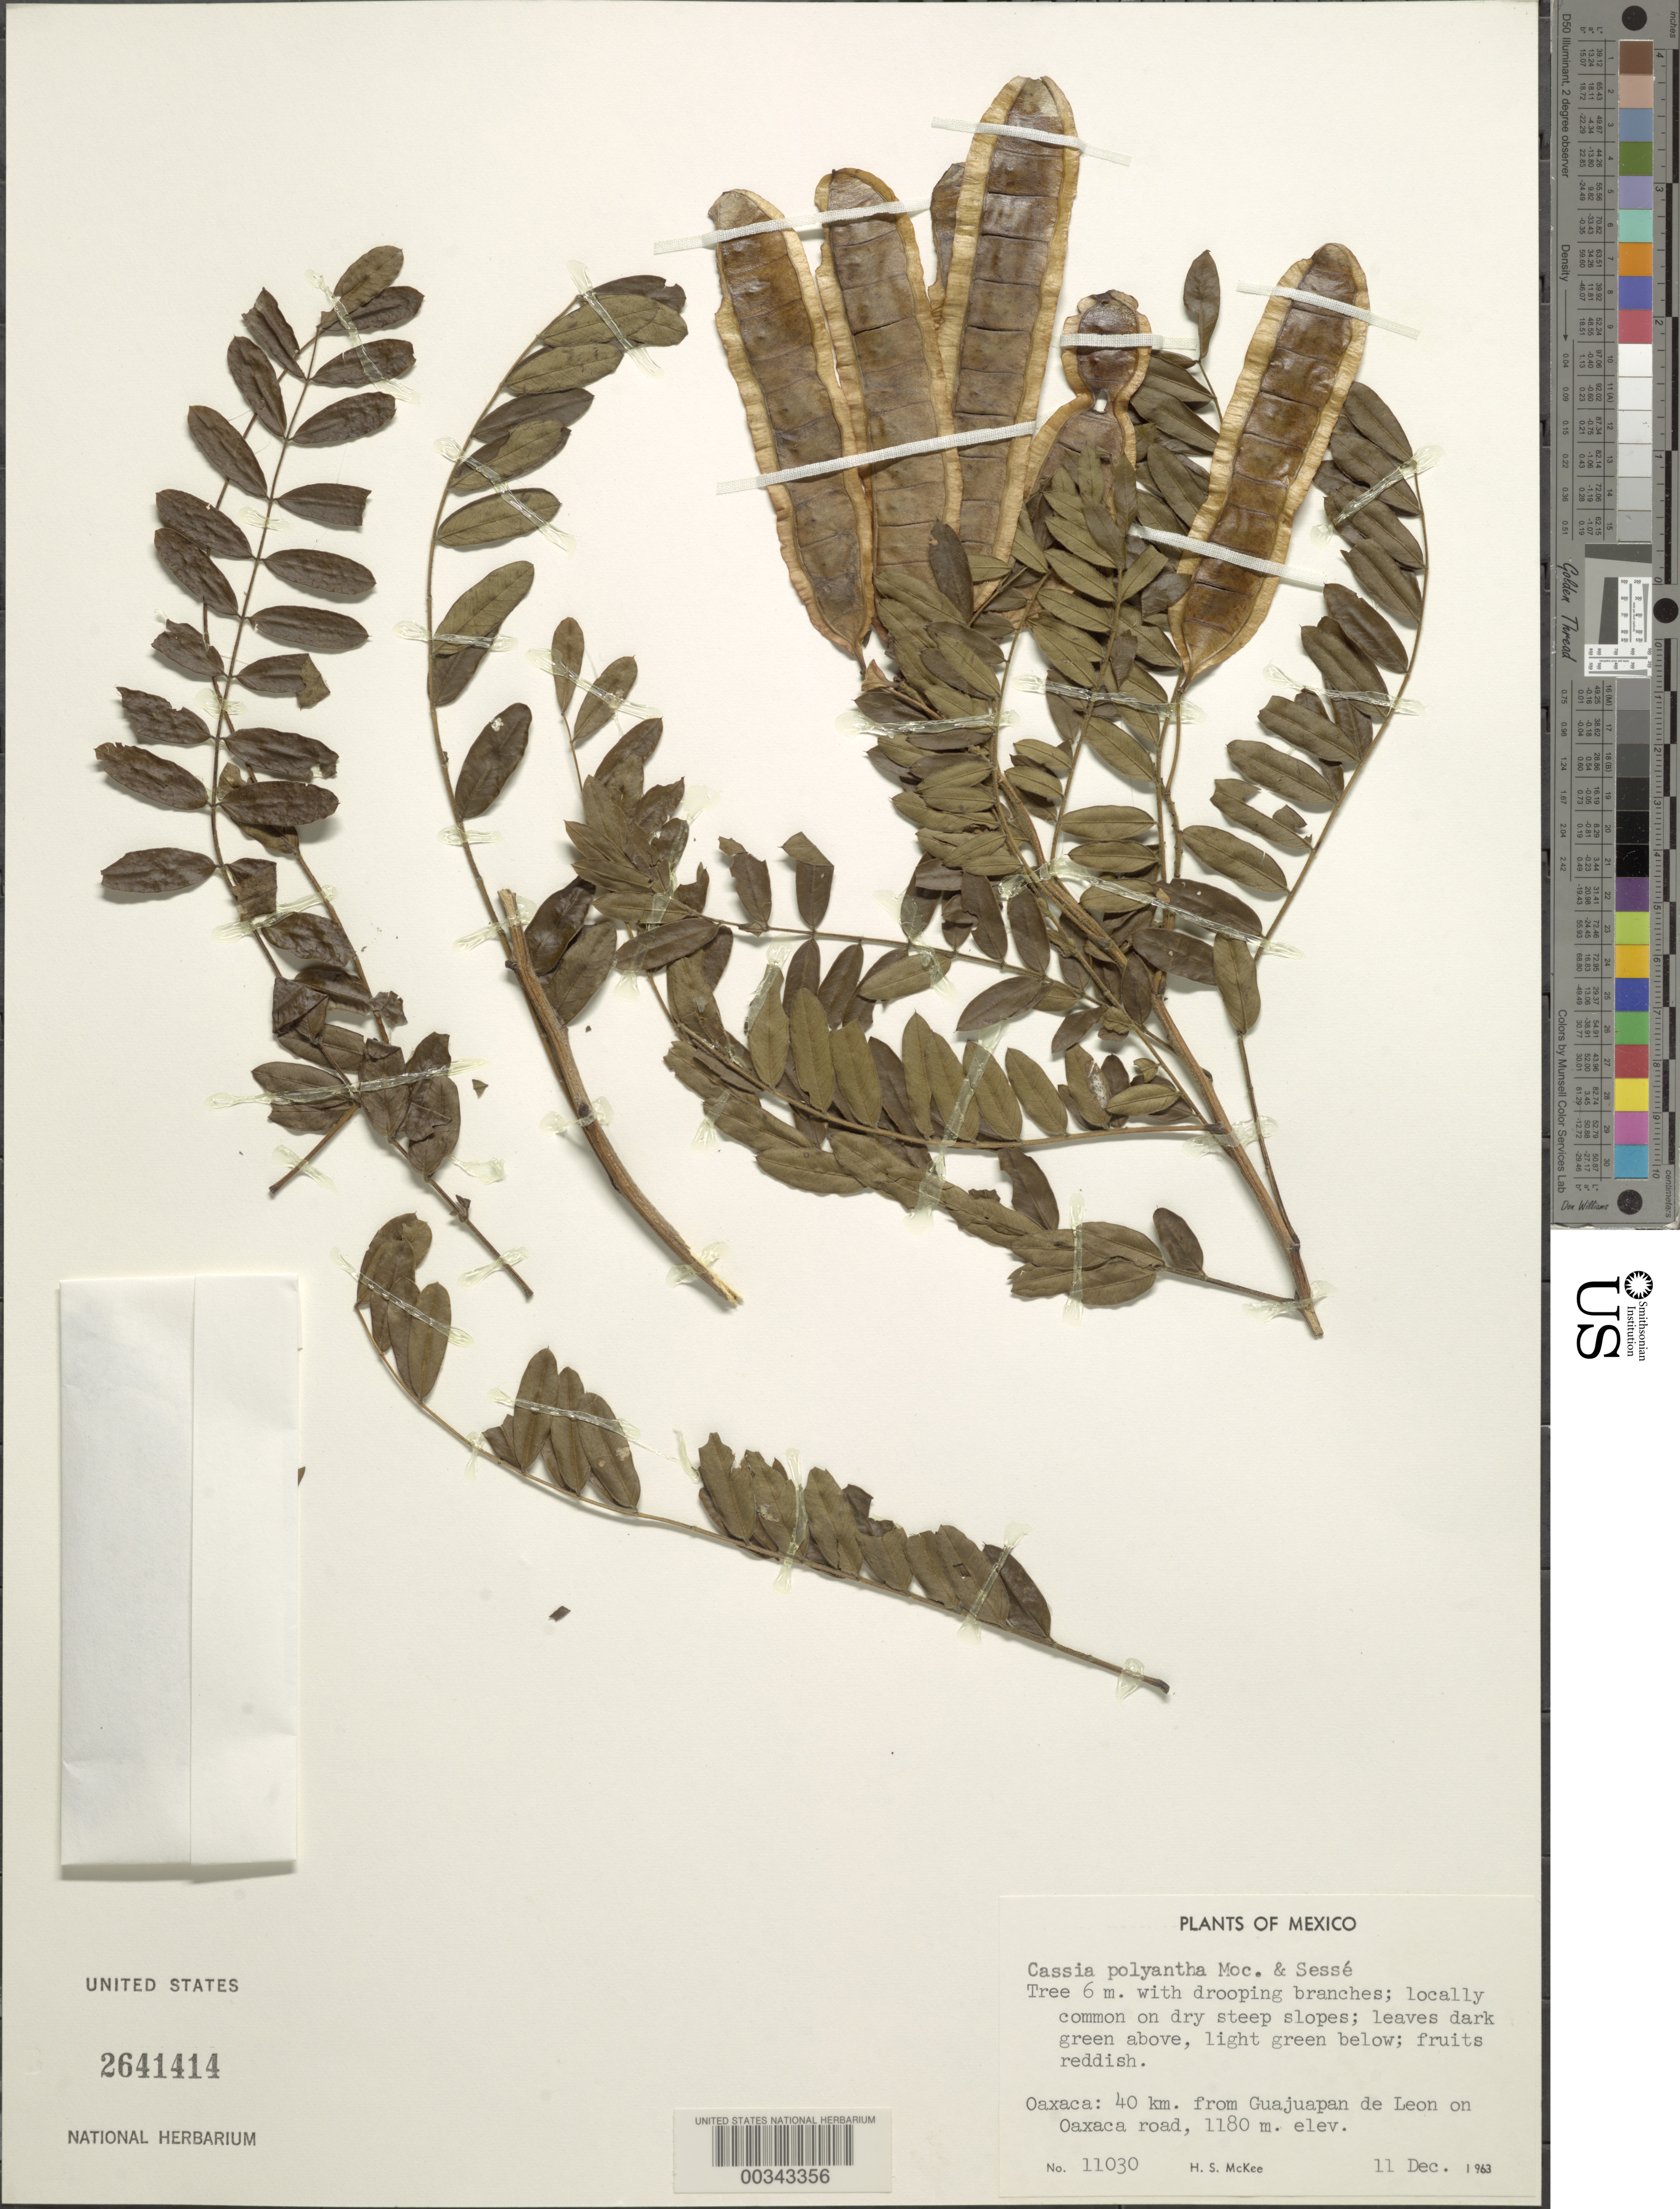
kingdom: Plantae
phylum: Tracheophyta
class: Magnoliopsida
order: Fabales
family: Fabaceae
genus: Senna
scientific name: Senna polyantha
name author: (Coll) H.S. Irwin & Barneby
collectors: H. S. MacKee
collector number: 11030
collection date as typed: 11 Dec 1963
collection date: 1963-12-11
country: Mexico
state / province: Oaxaca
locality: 40 km from Guajuapan de Leon on Oaxaca road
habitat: Dry steep slopes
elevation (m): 1180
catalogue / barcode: US 2641414